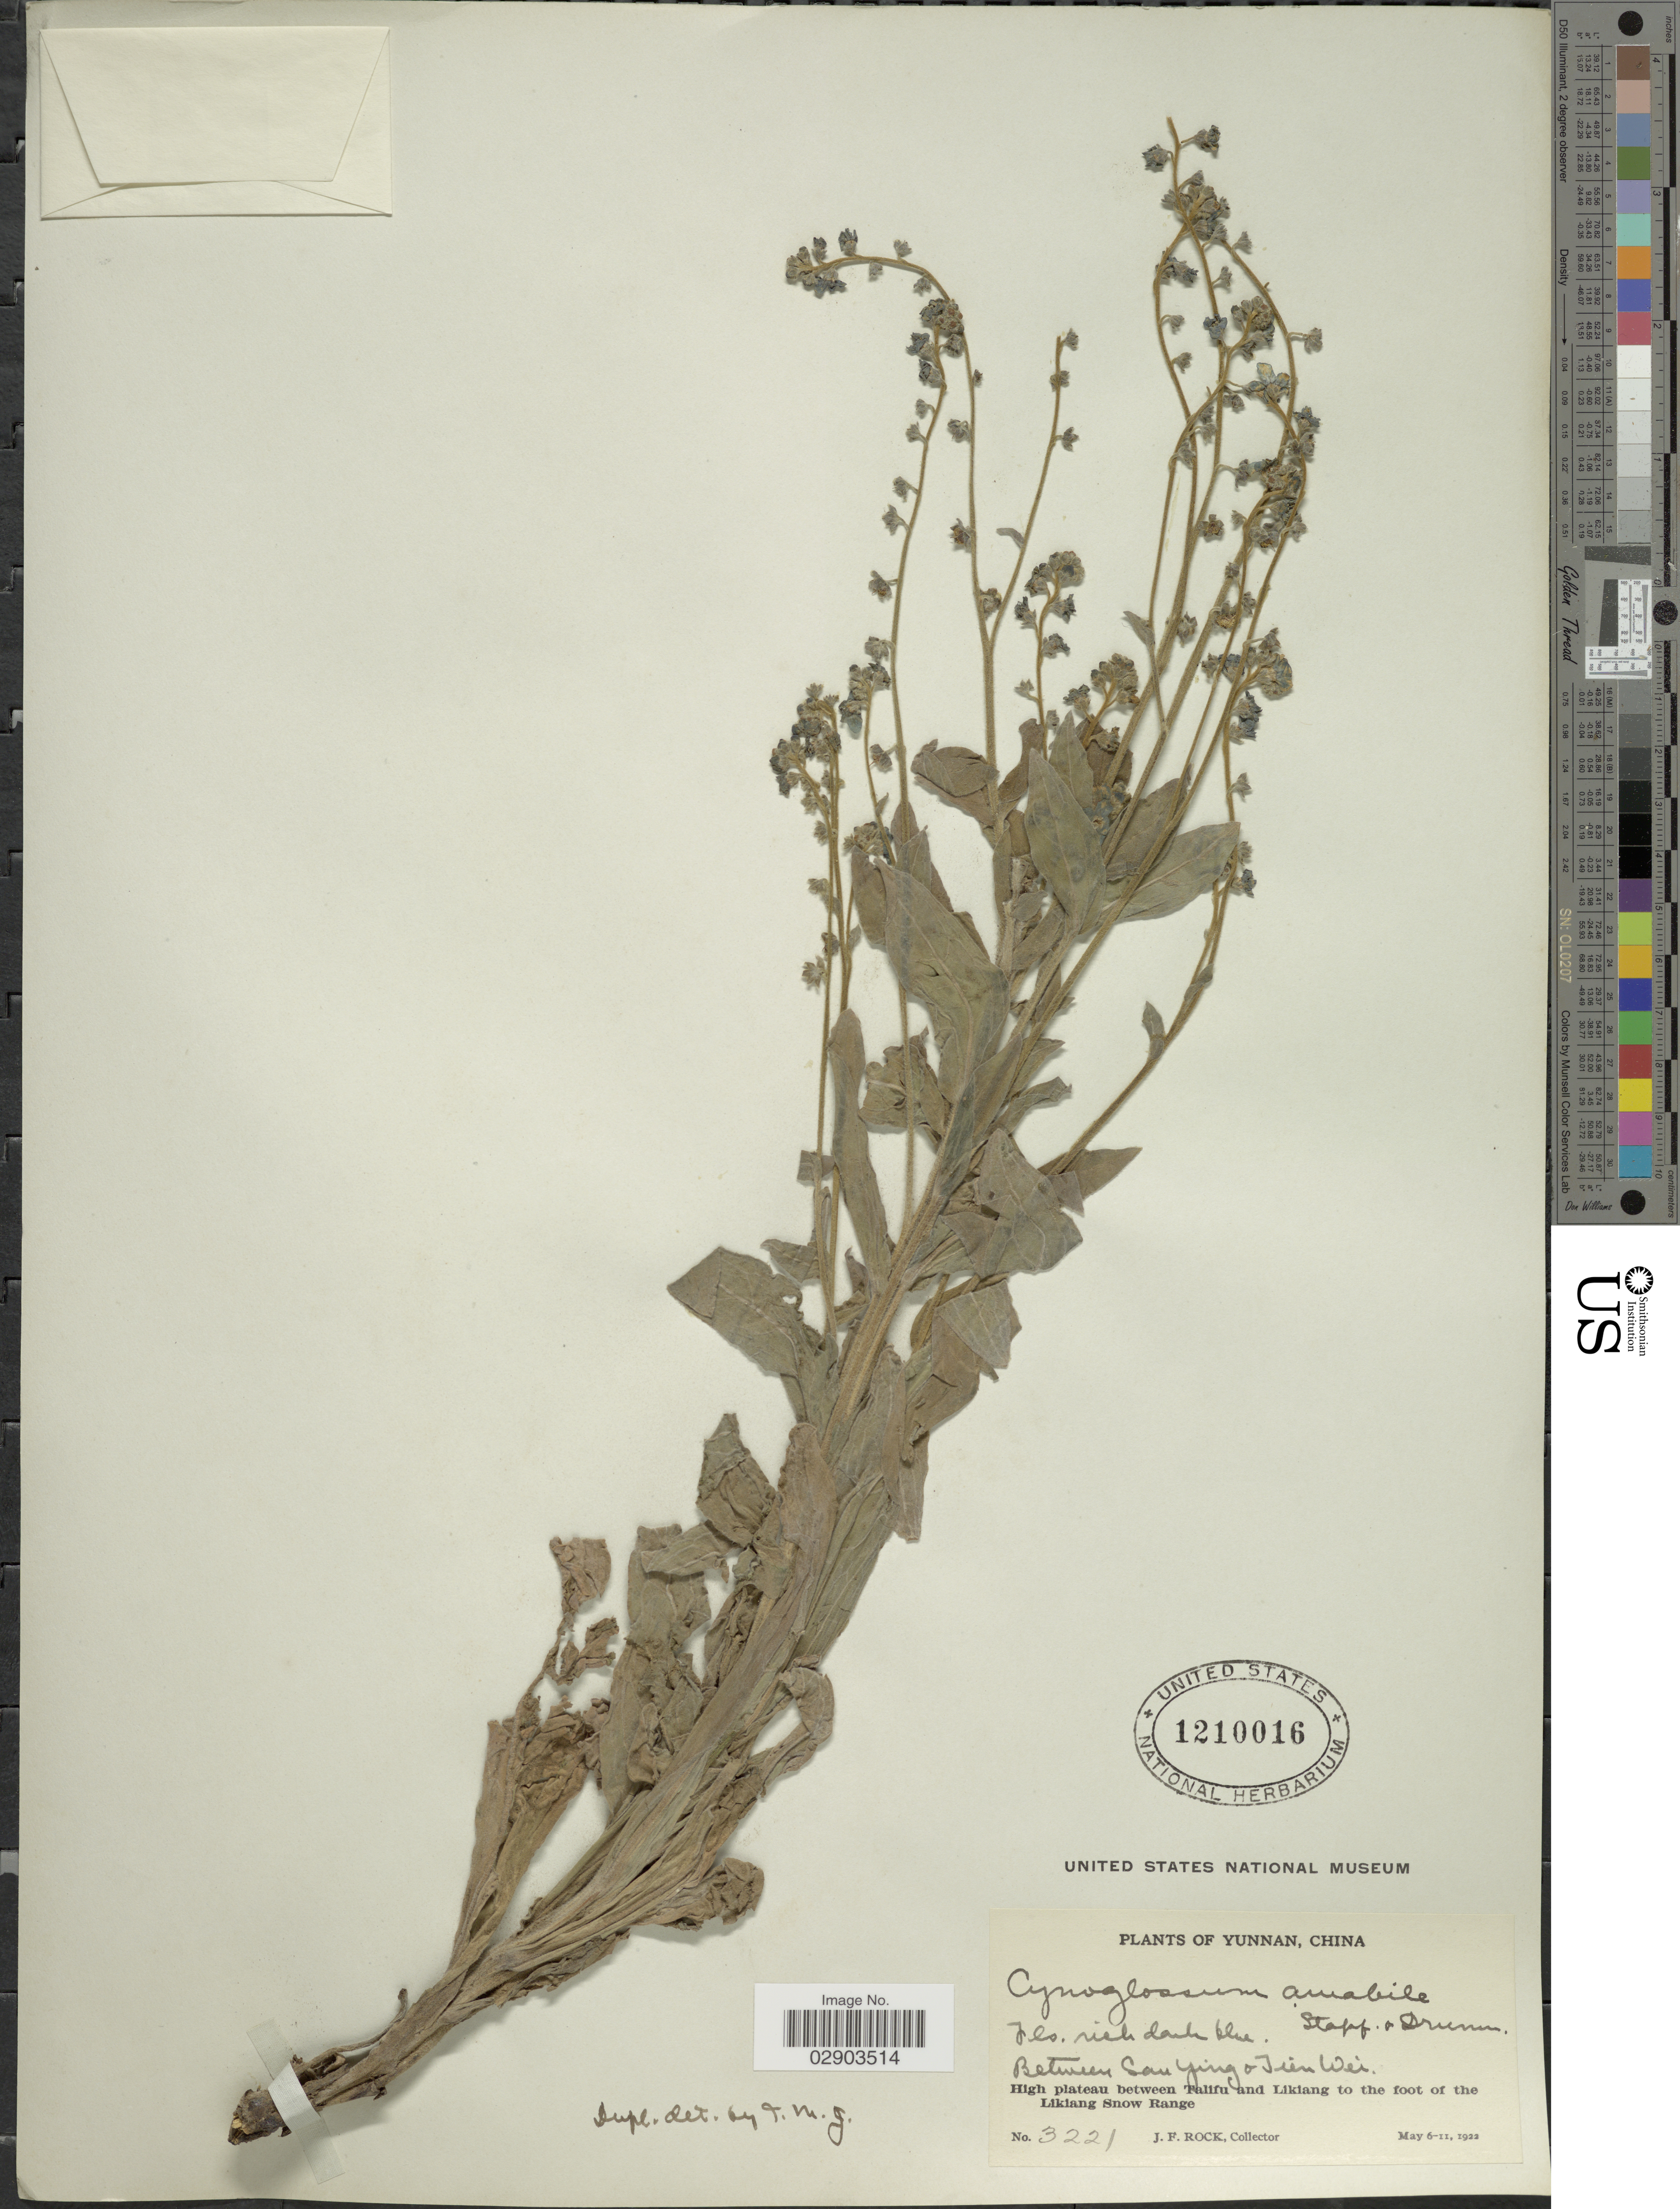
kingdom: Plantae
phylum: Tracheophyta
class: Magnoliopsida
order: Boraginales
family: Boraginaceae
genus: Cynoglossum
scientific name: Cynoglossum amabile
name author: Stapf & J.R. Drumm.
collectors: J. Rock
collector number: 3221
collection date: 1922-05-06/1922-05-11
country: China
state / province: Yunnan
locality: Between San Ying o Tien Wei. High plateau Talifu and Likiang to the foot of the Likiang Snow Range.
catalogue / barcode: US 1210016